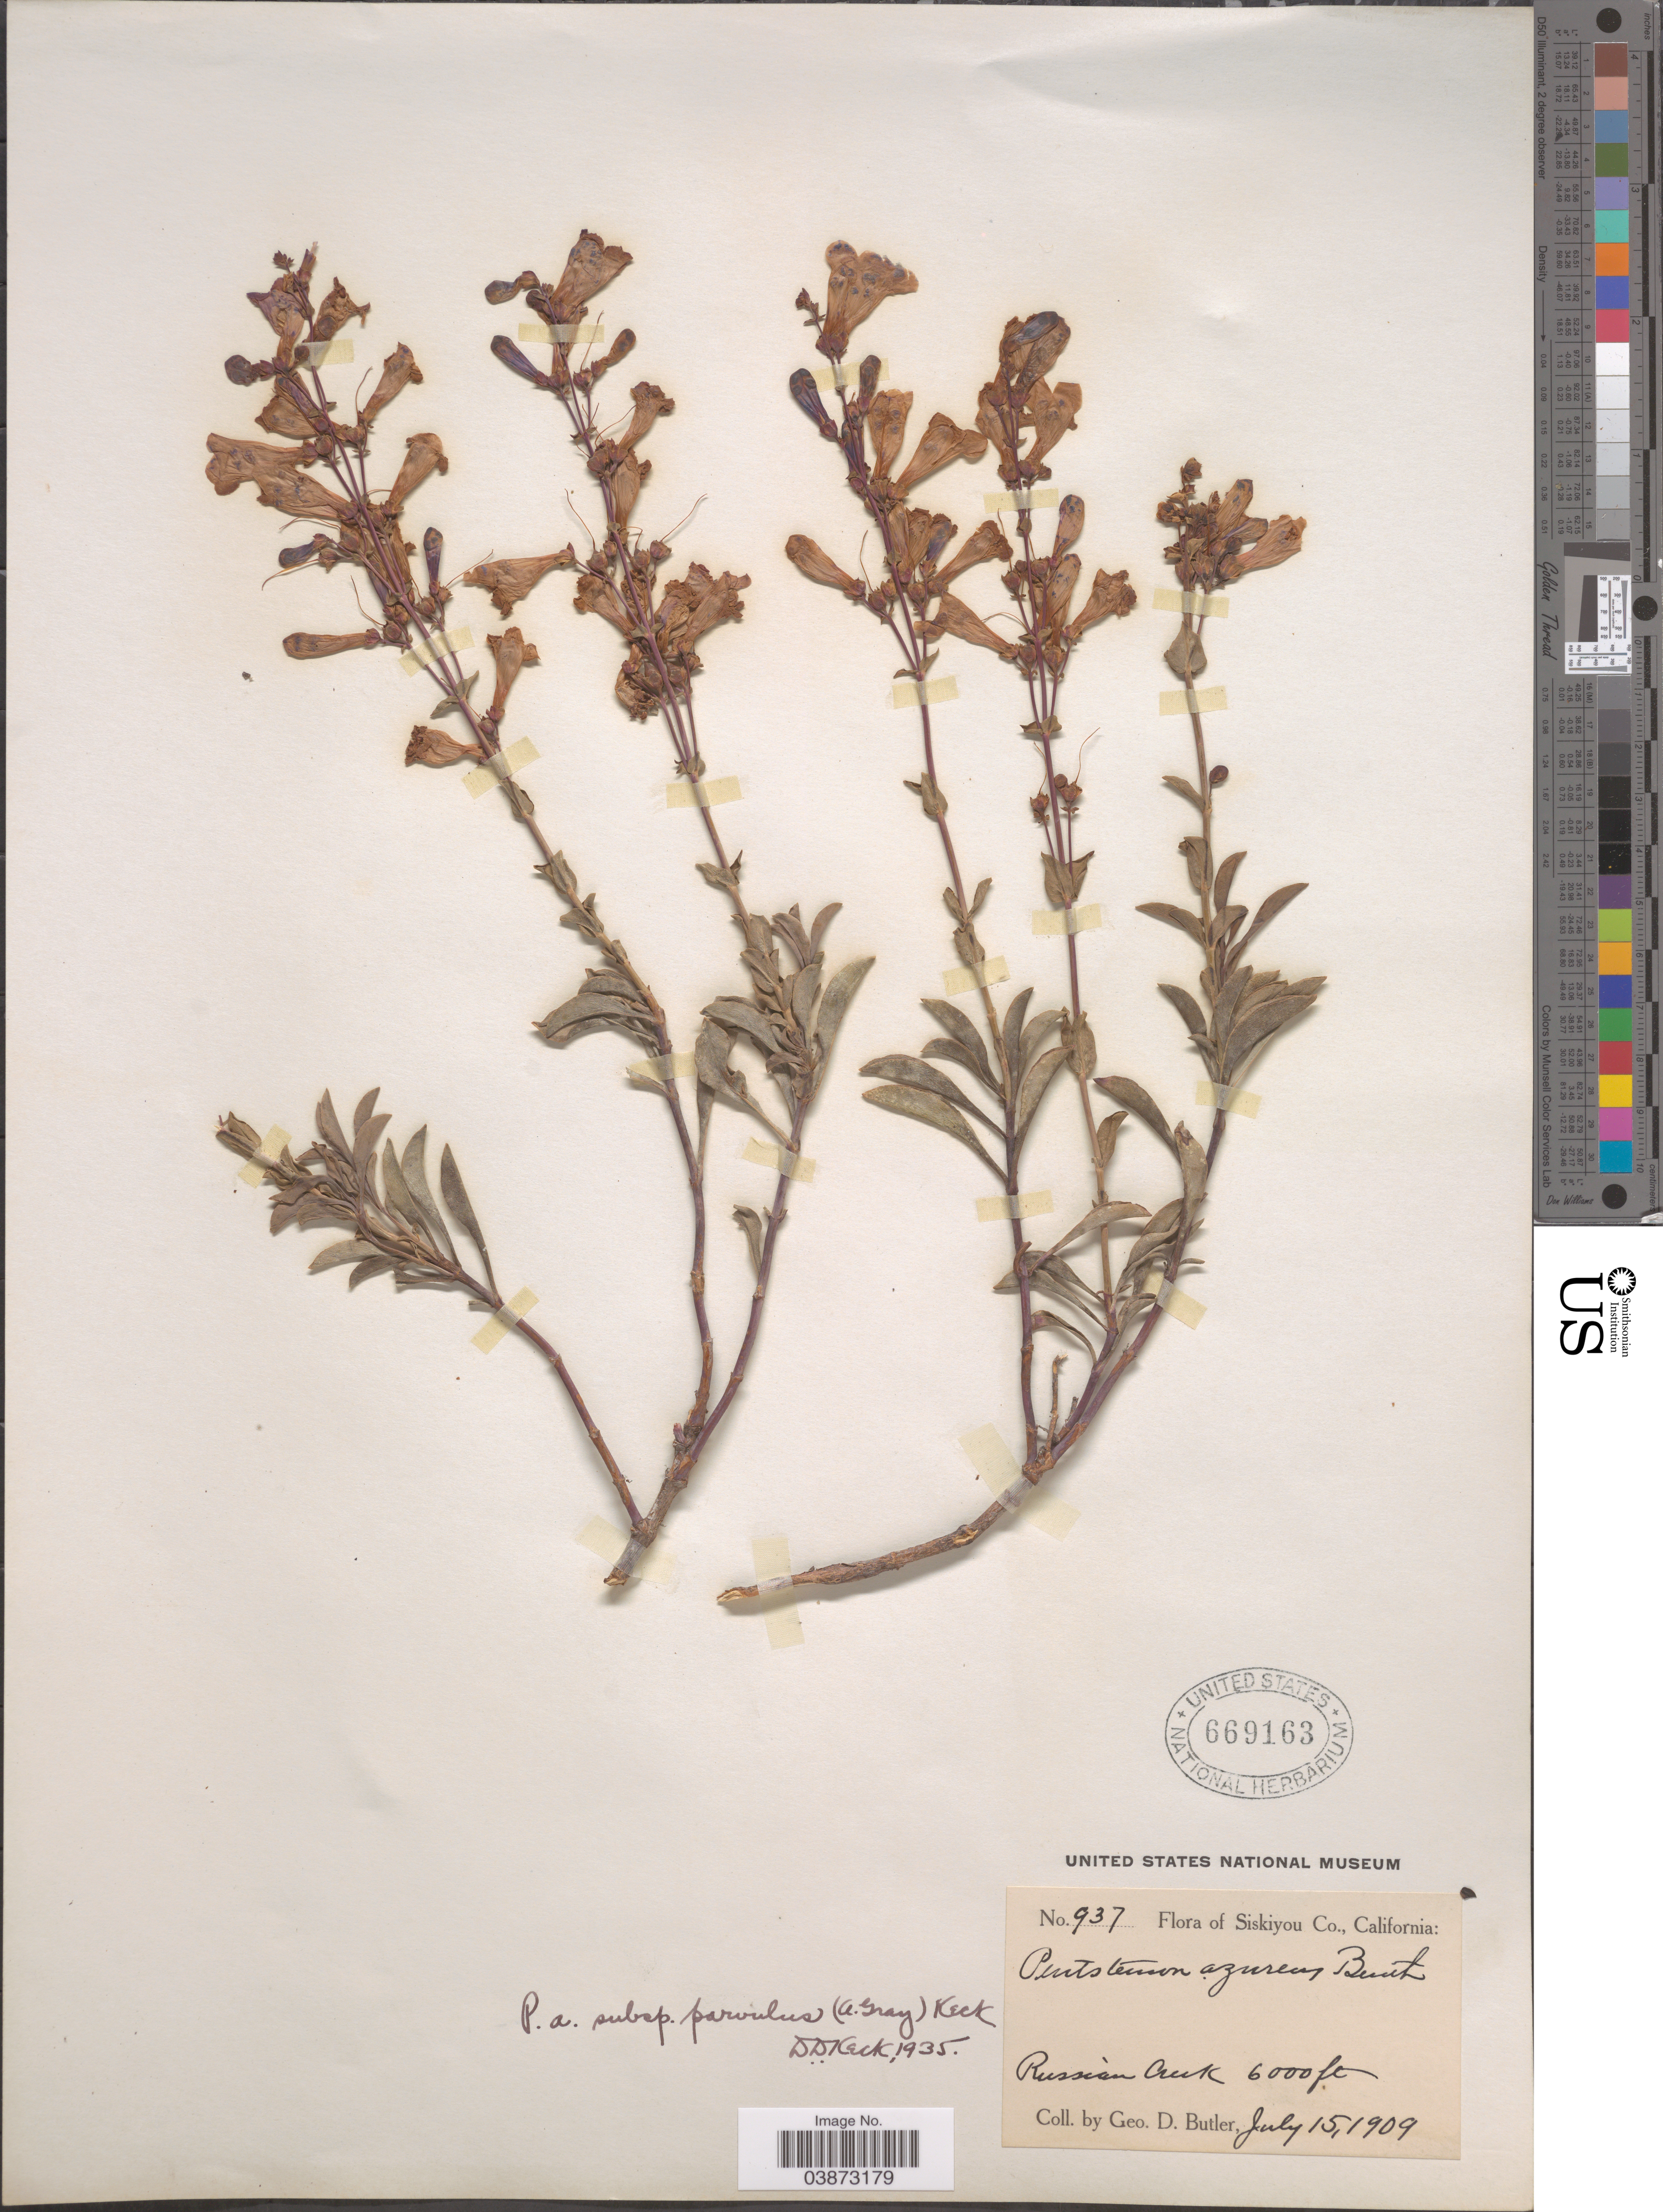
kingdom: Plantae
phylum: Tracheophyta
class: Magnoliopsida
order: Lamiales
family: Plantaginaceae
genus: Penstemon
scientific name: Penstemon azureus subsp. parvulus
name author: (A. Gray) D.D. Keck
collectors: G. D. Butler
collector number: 937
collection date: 1909-07-15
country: United States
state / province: California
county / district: Siskiyou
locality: Siskiyou Co. Russian Creek.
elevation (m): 1829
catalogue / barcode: US 669163